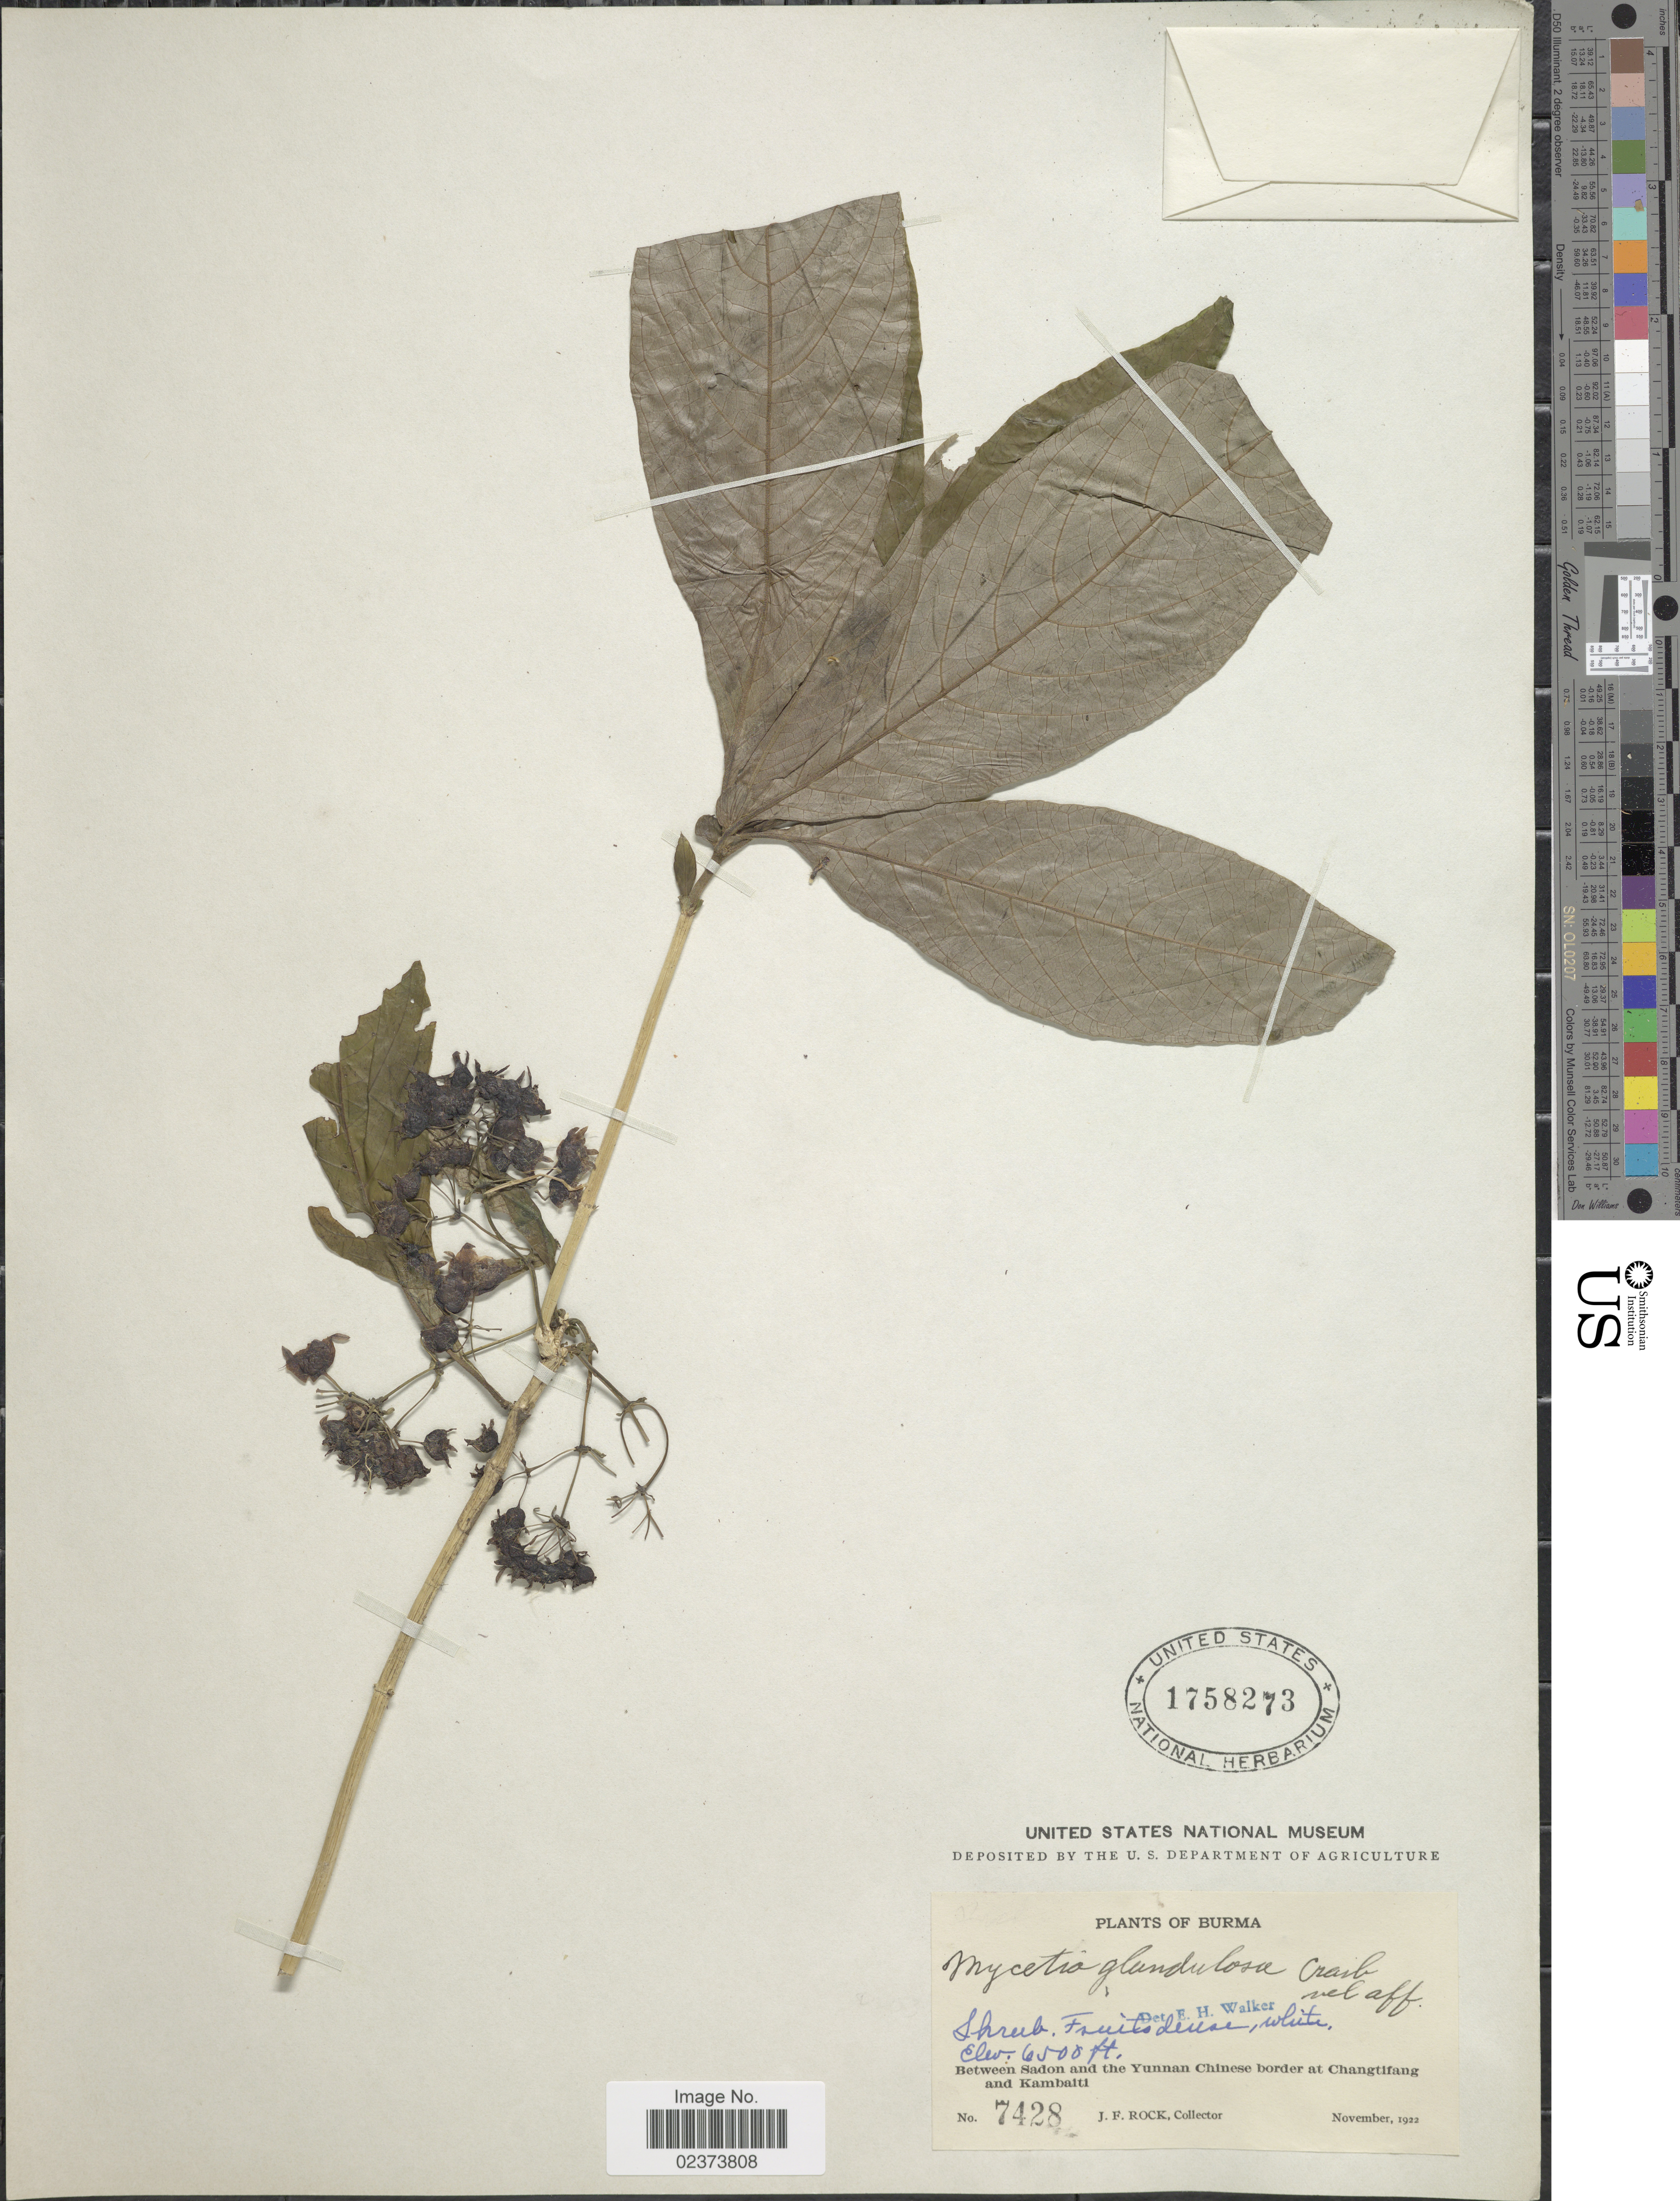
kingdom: Plantae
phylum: Tracheophyta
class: Magnoliopsida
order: Gentianales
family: Rubiaceae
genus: Mycetia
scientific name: Mycetia glandulosa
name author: Craib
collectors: J. Rock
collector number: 7428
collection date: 1922-11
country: Myanmar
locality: Burma, Between Sadon of the Yunnan Chinese border at Changtifang and Kambaiti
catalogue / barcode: US 1758273